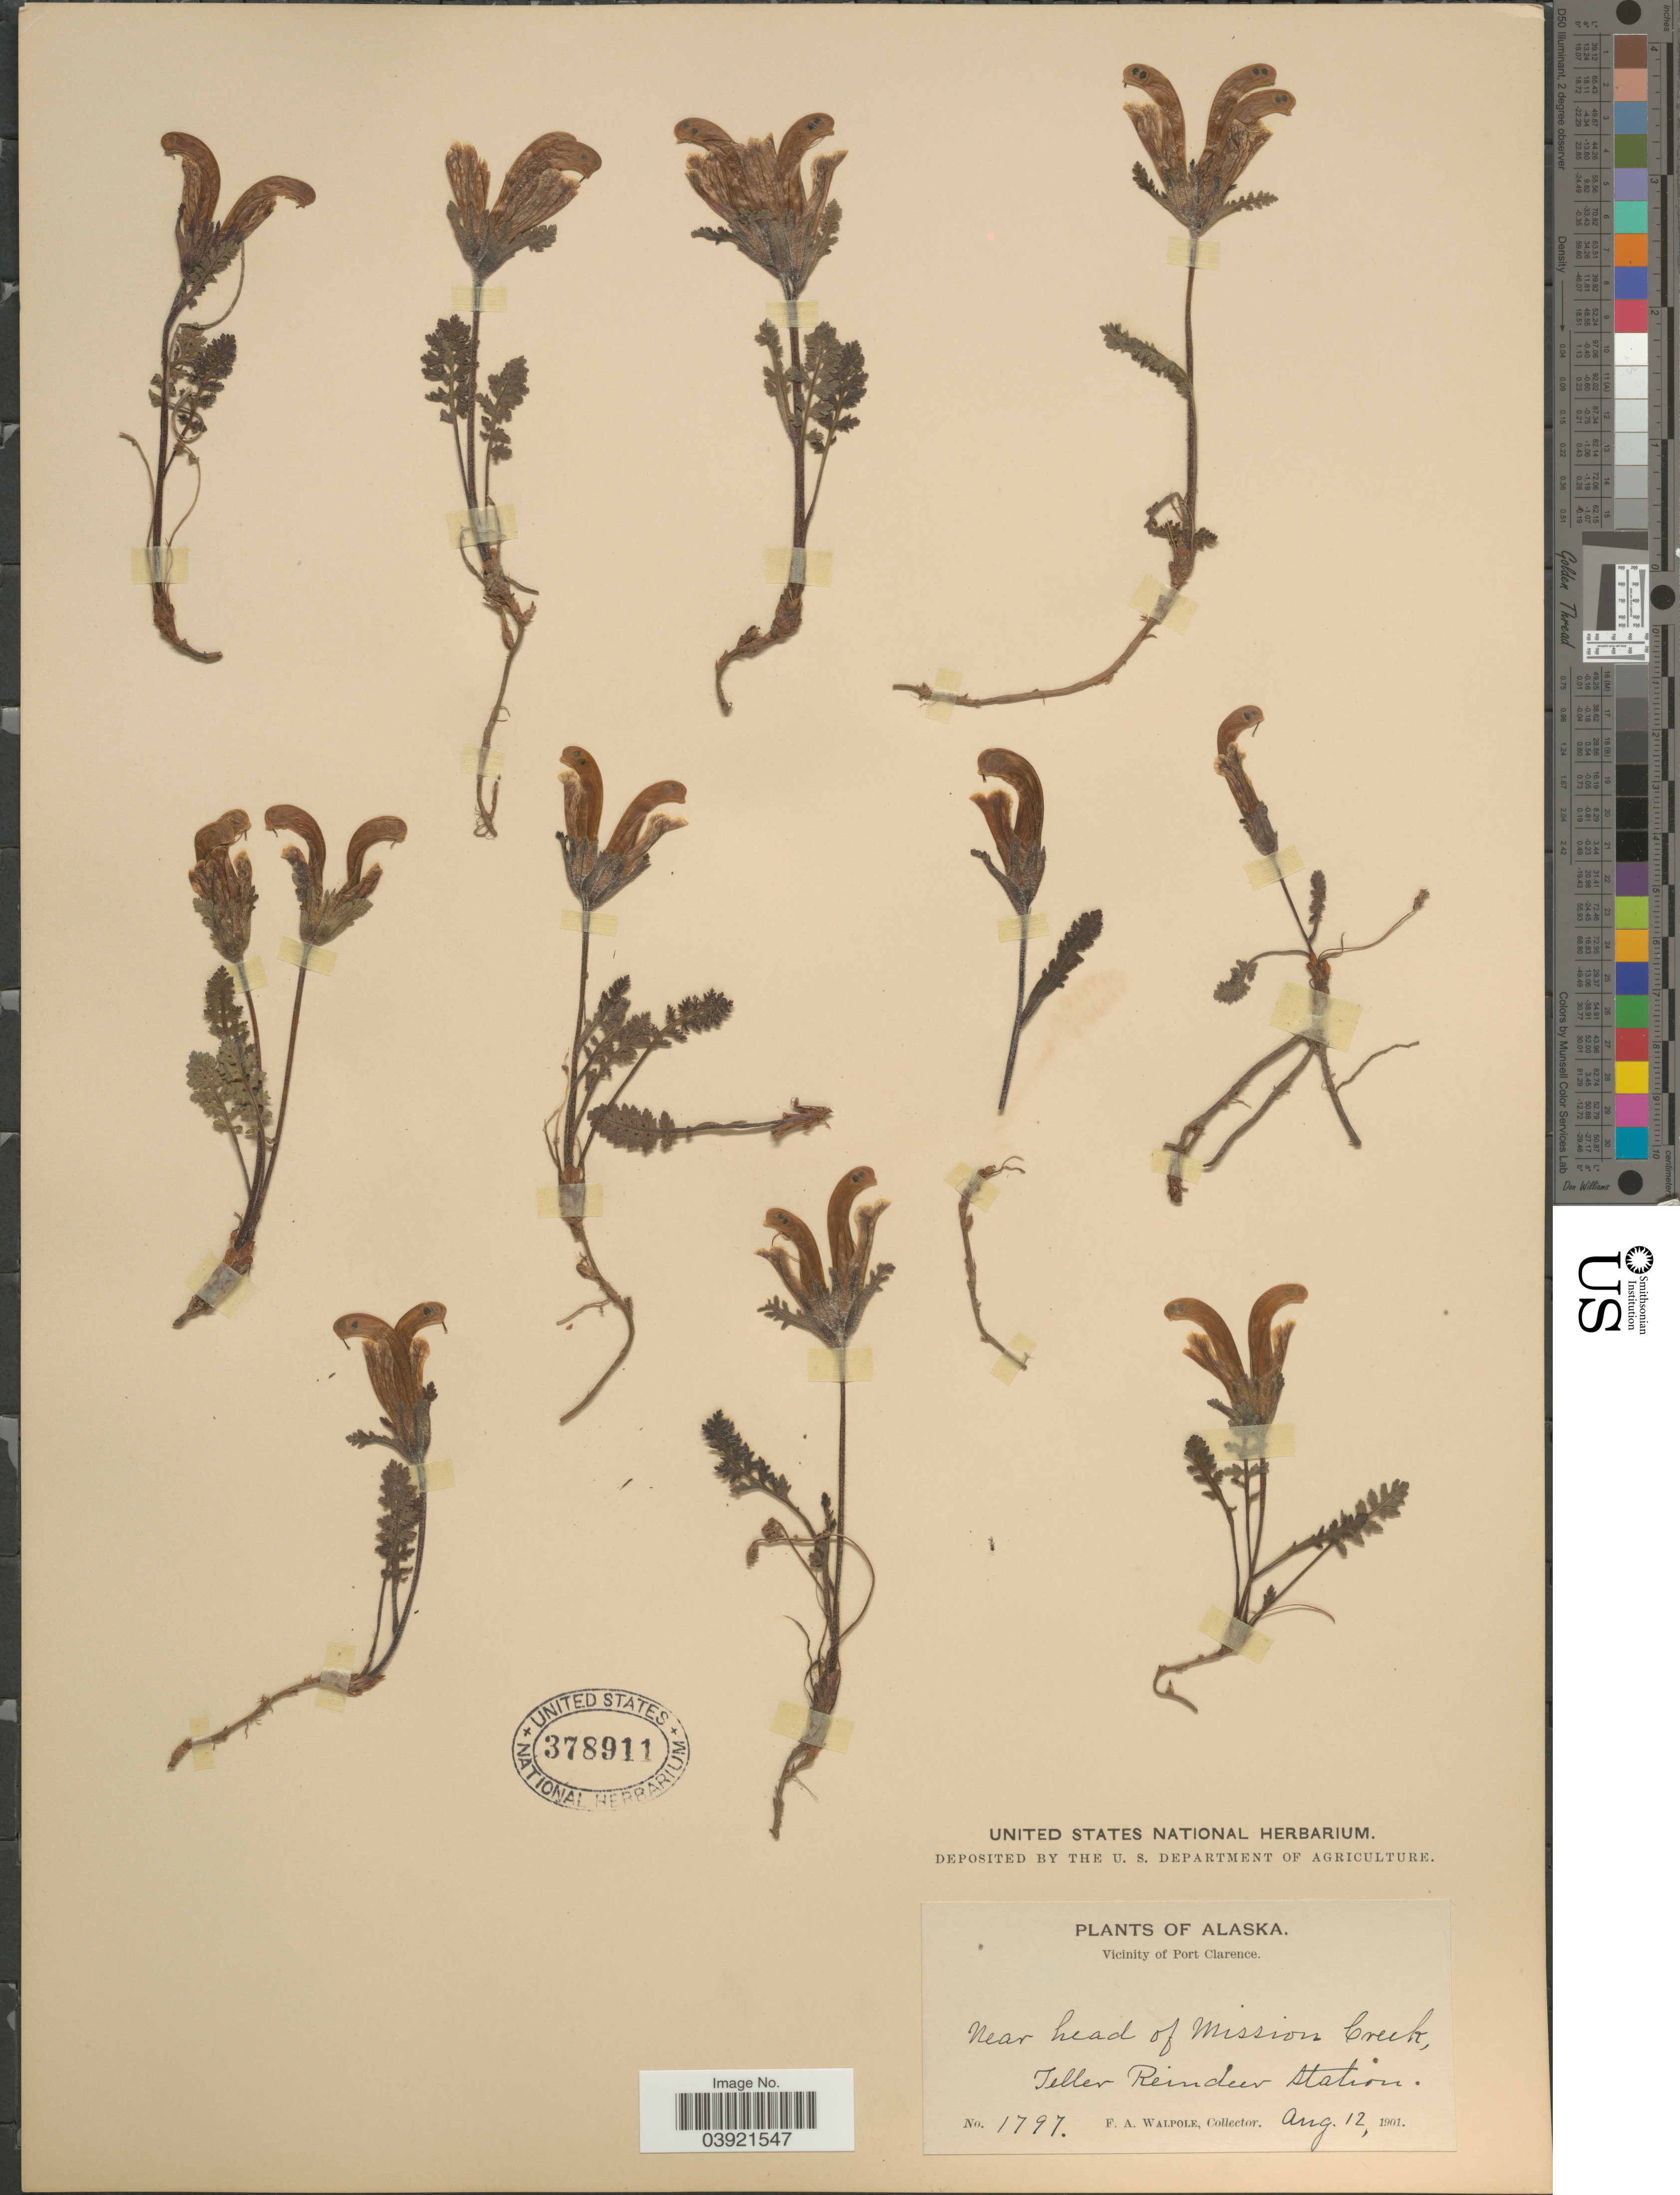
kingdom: Plantae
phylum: Tracheophyta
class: Magnoliopsida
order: Lamiales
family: Orobanchaceae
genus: Pedicularis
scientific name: Pedicularis capitata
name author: Adams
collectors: F. Walpole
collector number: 1797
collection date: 1901-08-12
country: United States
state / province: Alaska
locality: Vicinity of Port Clarence. Near head of Mission Creek, Teller Reindeer Station.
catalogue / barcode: US 378911